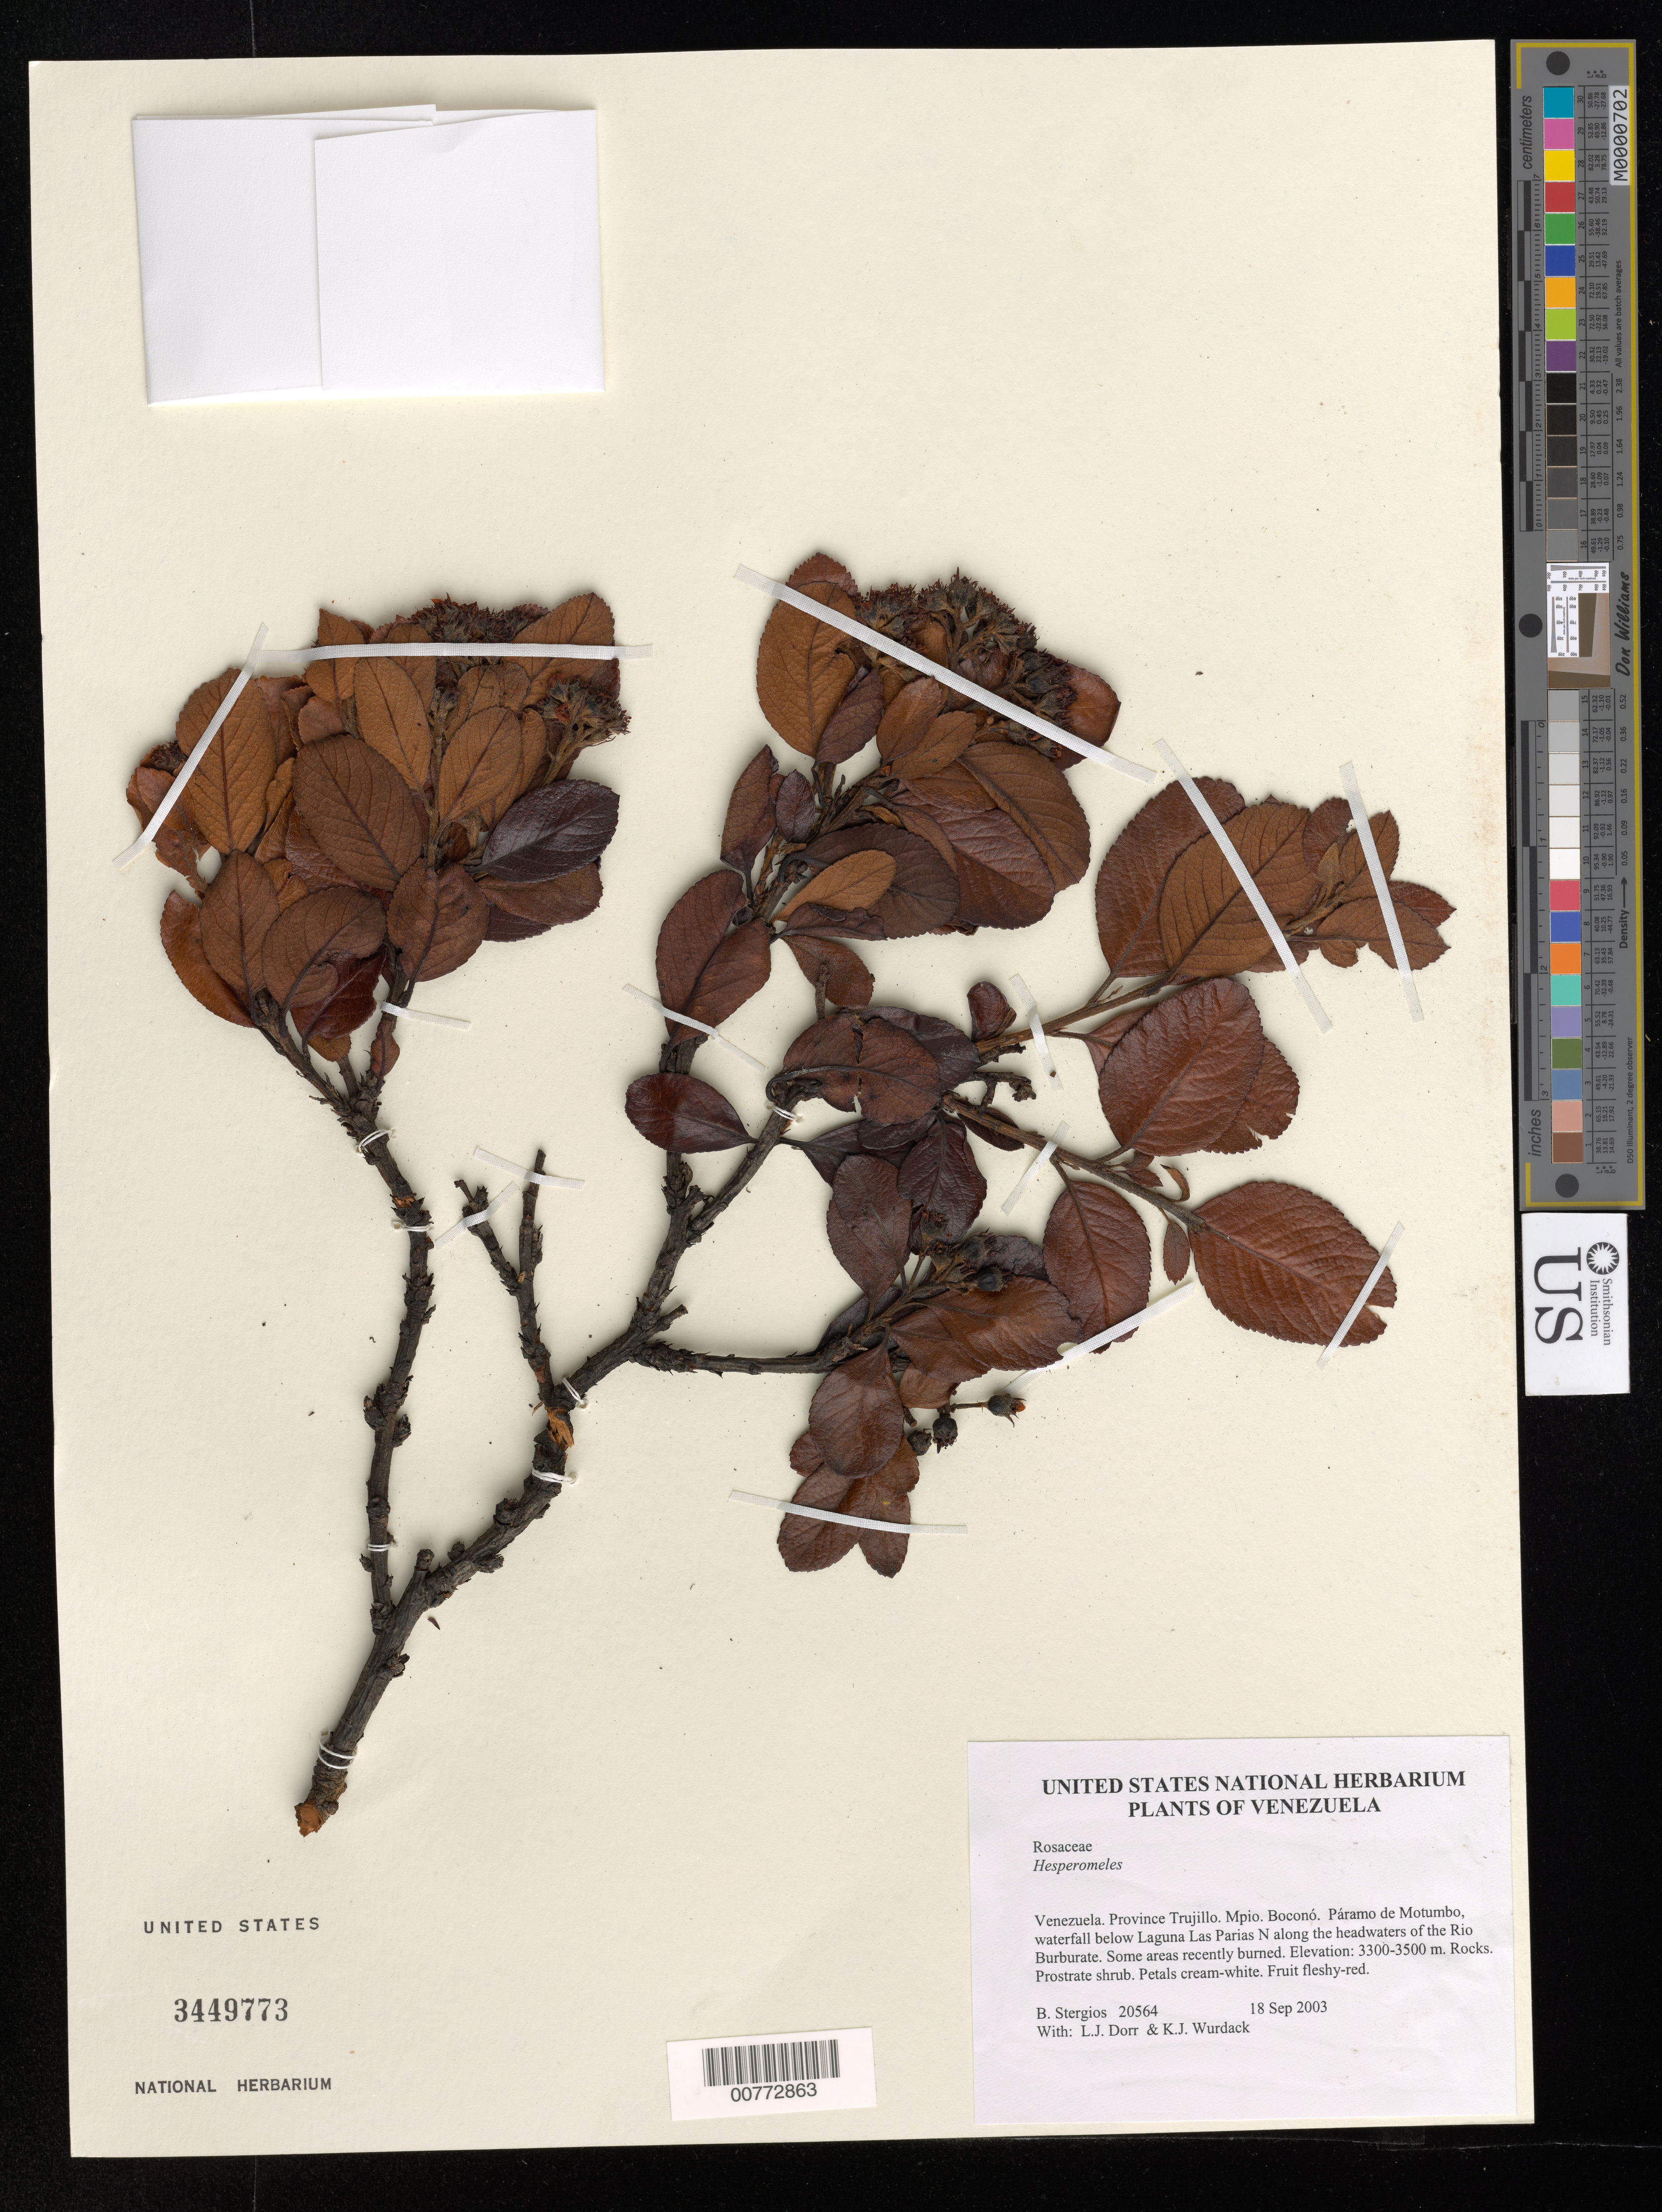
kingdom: Plantae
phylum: Tracheophyta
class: Magnoliopsida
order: Rosales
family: Rosaceae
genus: Hesperomeles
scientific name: Hesperomeles ferruginea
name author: (Juss. ex Pers.) Benth.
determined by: Dorr, L. J., (BOT), Smithsonian Institution - National Museum of Natural History (UNITED STATES)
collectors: B. G. Stergios, L. J. Dorr & K. Wurdack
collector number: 20564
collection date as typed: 18 Sep 2003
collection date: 2003-09-18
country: Venezuela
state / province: Trujillo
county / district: Boconó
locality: Páramo de Motumbo, waterfall below Laguna Las Parias N along the headwaters of the Rio Burburate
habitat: Rocks.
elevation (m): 3300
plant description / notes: PORT, US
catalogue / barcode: US 3449773